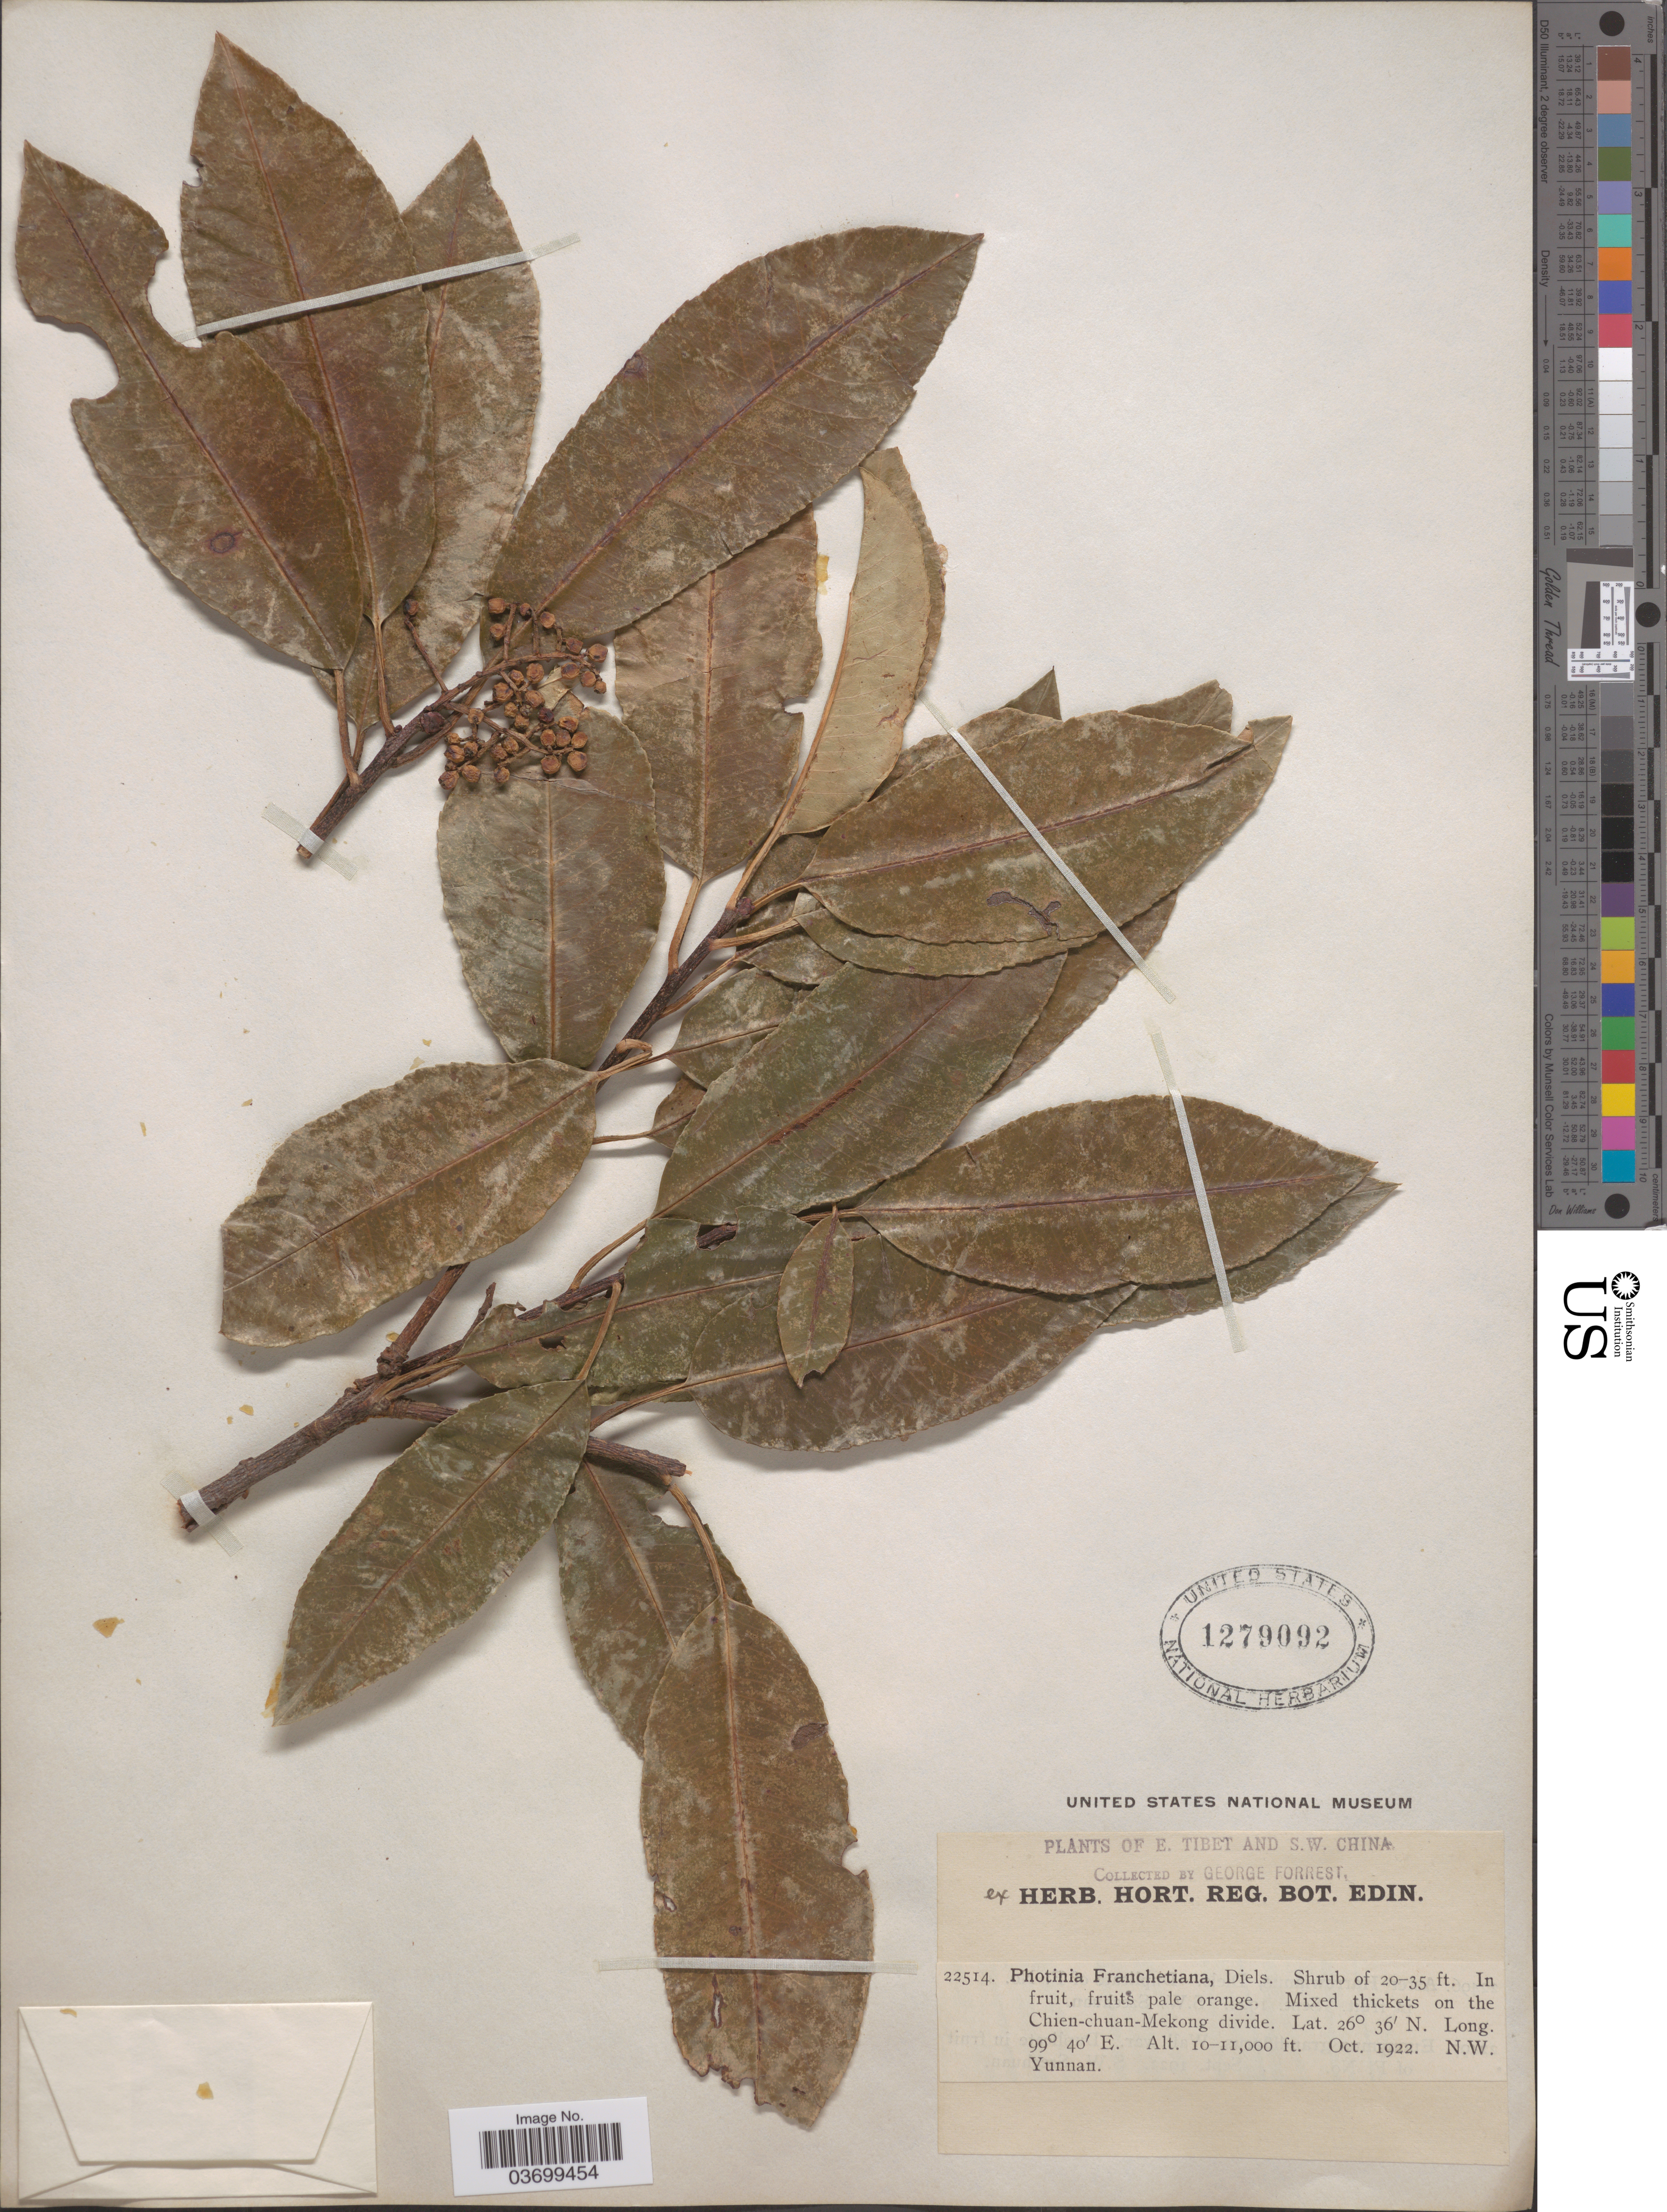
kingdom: Plantae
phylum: Tracheophyta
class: Magnoliopsida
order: Rosales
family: Rosaceae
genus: Photinia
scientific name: Photinia franchetiana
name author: Diels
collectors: G. Forrest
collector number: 22514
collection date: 1922-10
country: China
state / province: Yunnan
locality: S.W. China. On the Chien-chuan-Mekong divide. N.W. Yunnan.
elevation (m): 3048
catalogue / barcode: US 1279092